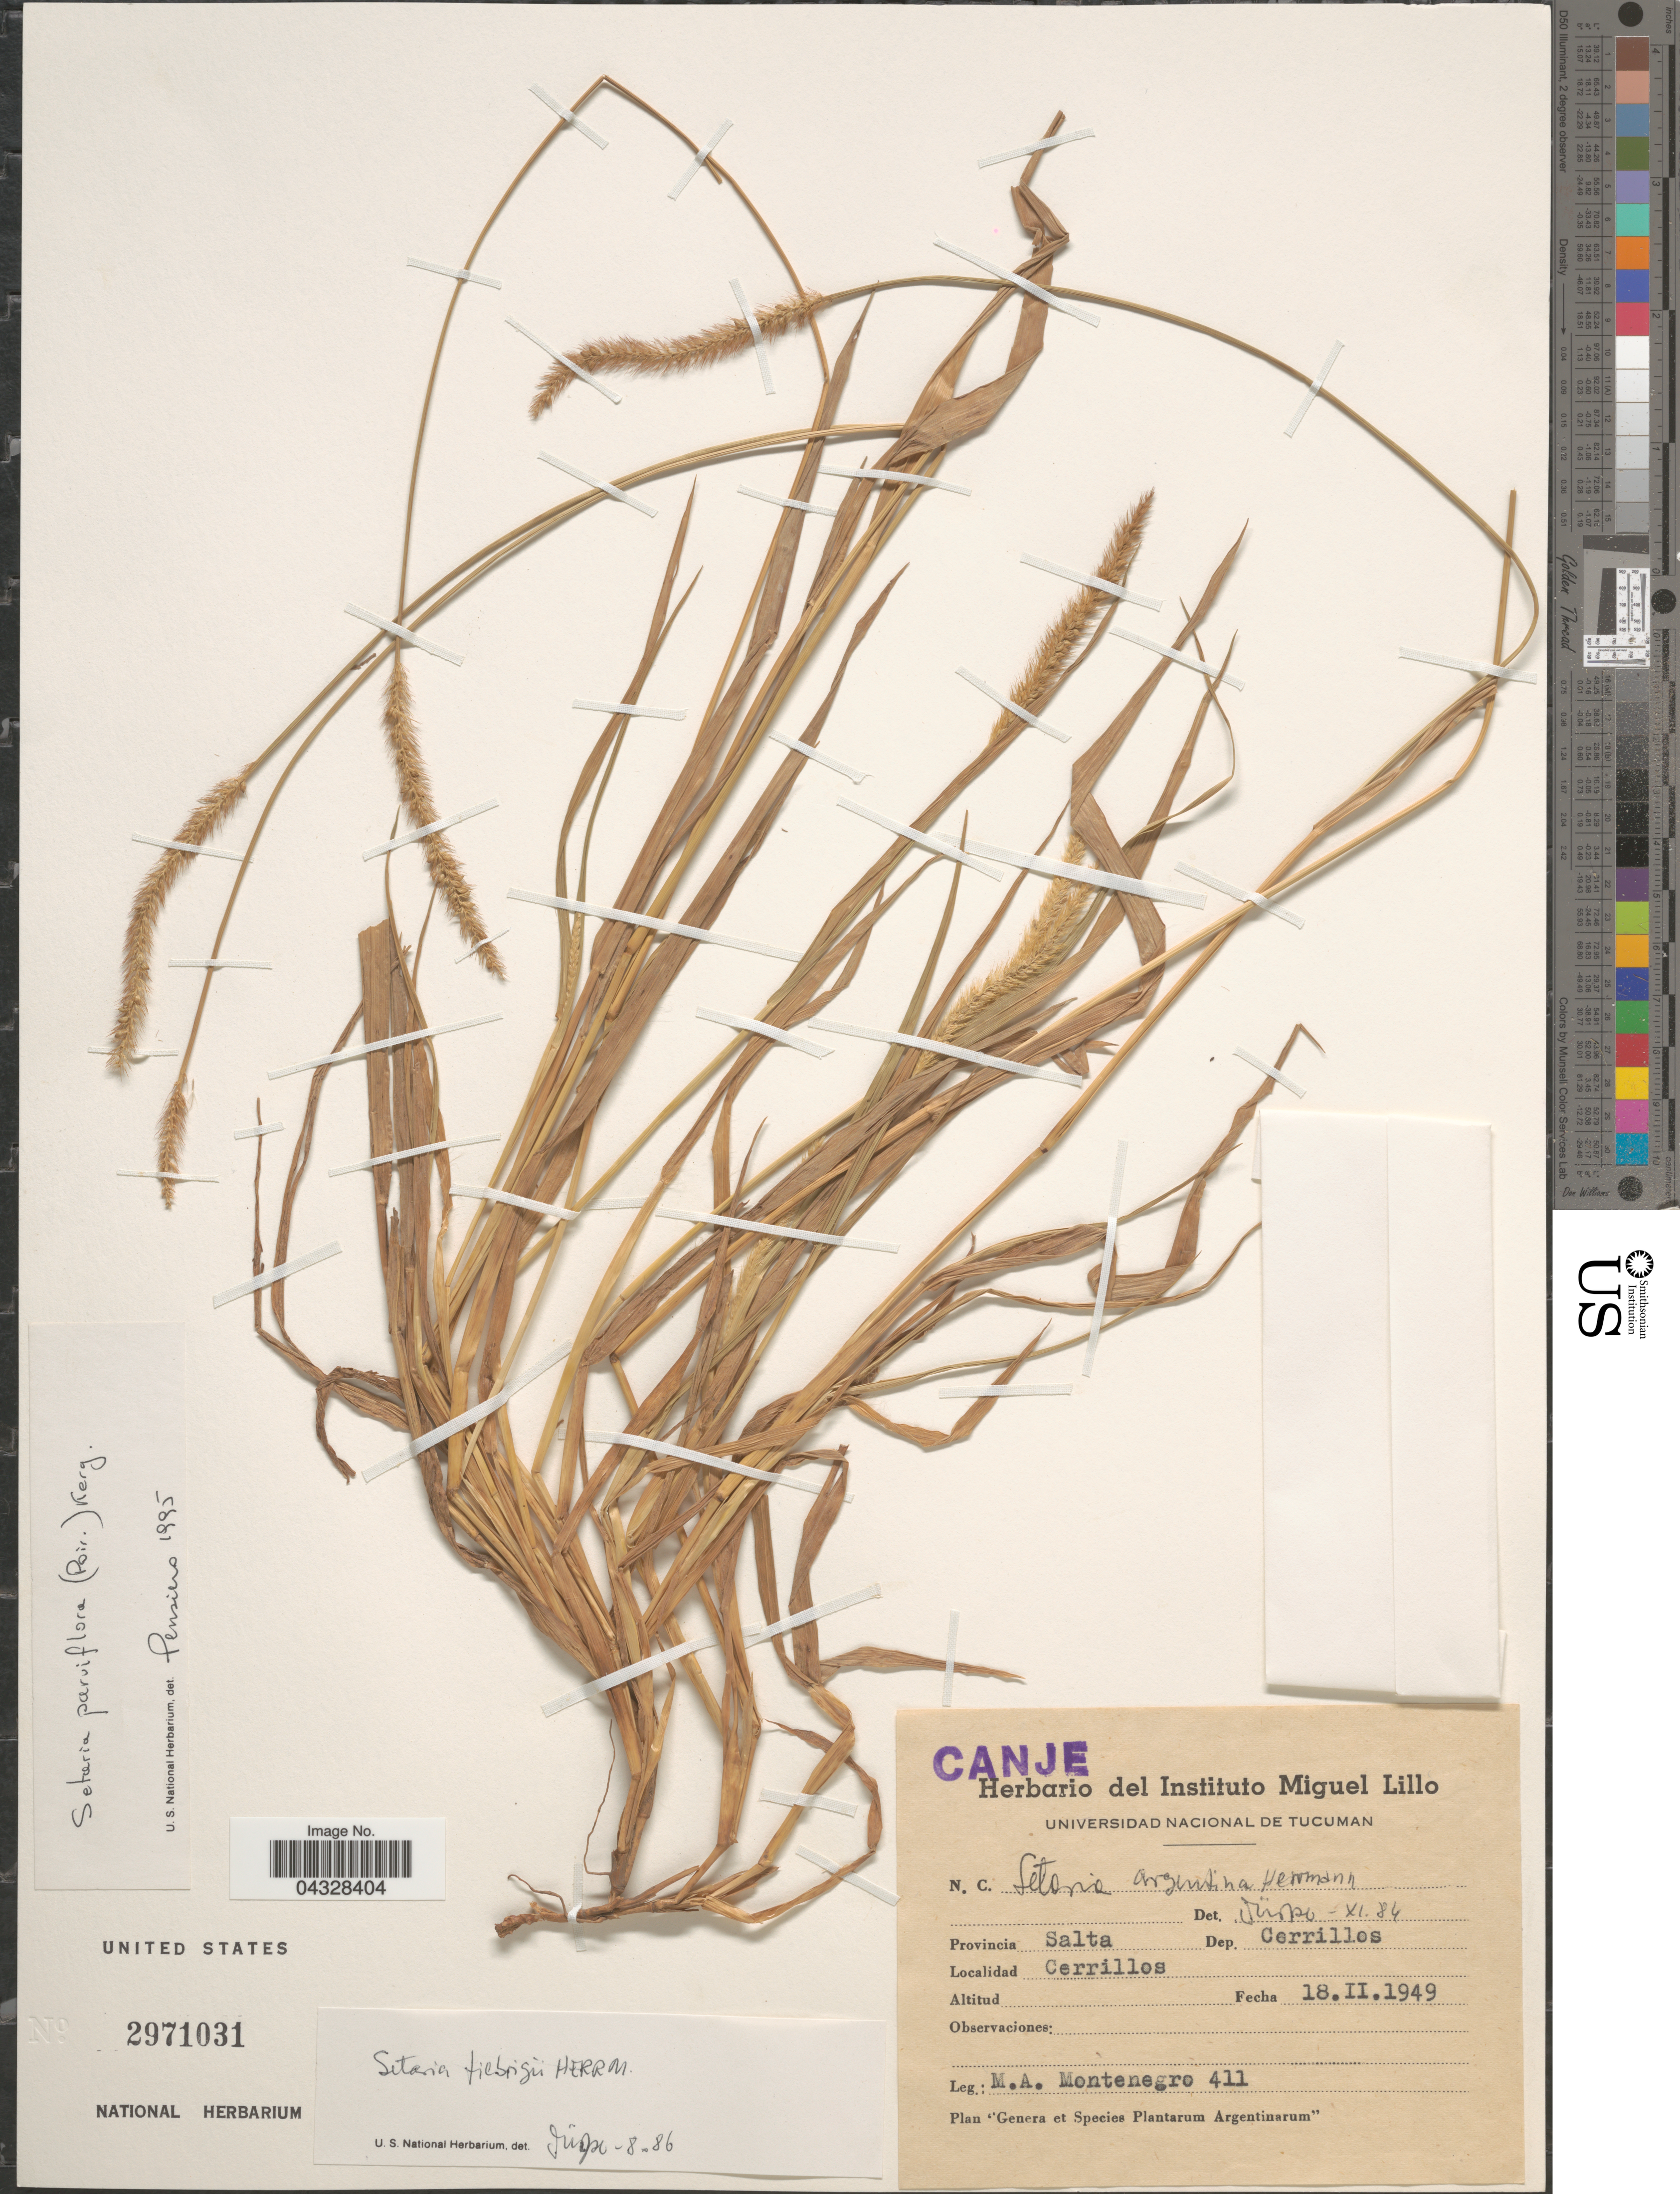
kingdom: Plantae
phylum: Tracheophyta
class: Liliopsida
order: Poales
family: Poaceae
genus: Setaria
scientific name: Setaria parviflora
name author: (Poir.) Kerguélen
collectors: M. A. Montenegro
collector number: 411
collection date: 1949-02-18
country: Argentina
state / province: Salta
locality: Dep. Cerrillos. Cerillos.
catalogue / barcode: US 2971031